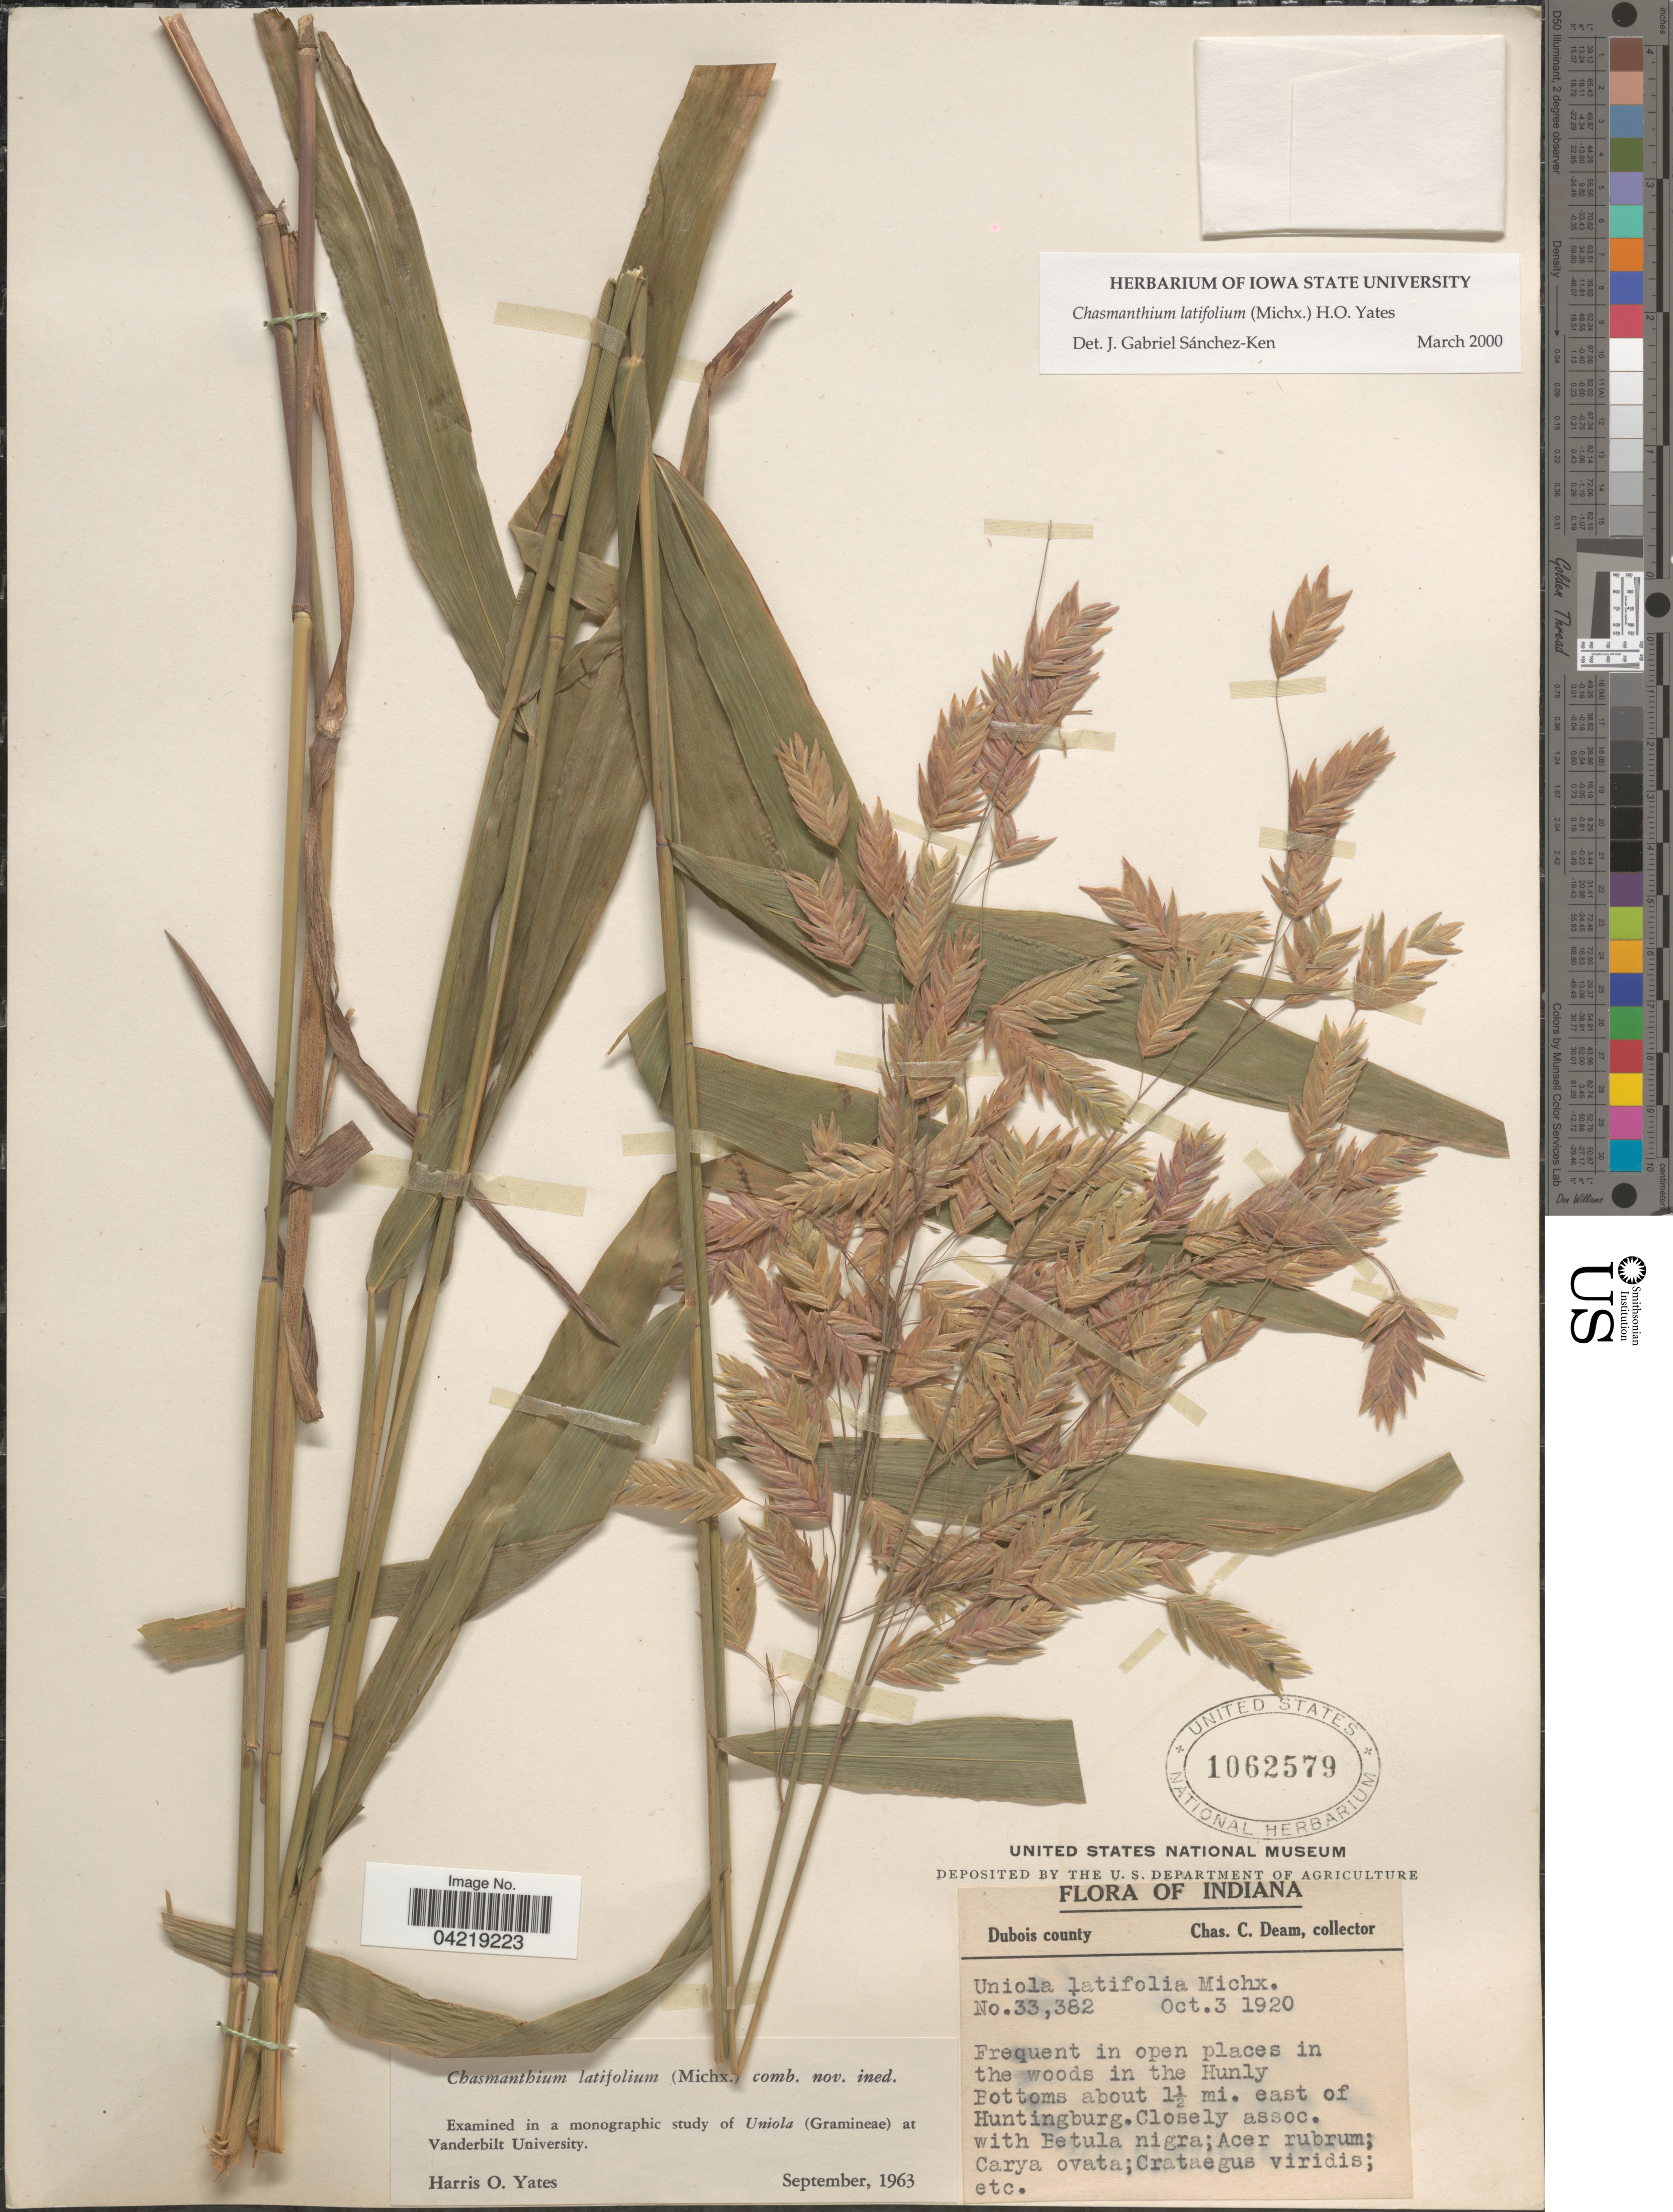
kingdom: Plantae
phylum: Tracheophyta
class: Liliopsida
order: Poales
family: Poaceae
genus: Chasmanthium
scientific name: Chasmanthium latifolium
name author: (Michx.) H.O. Yates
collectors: C. C. Deam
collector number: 33382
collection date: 1920-10-03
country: United States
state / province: Indiana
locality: Dubois county. Frequent in open places in the woods in the Hunly Bottoms about 1½ mi. east of Huntingburg.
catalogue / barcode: US 1062579